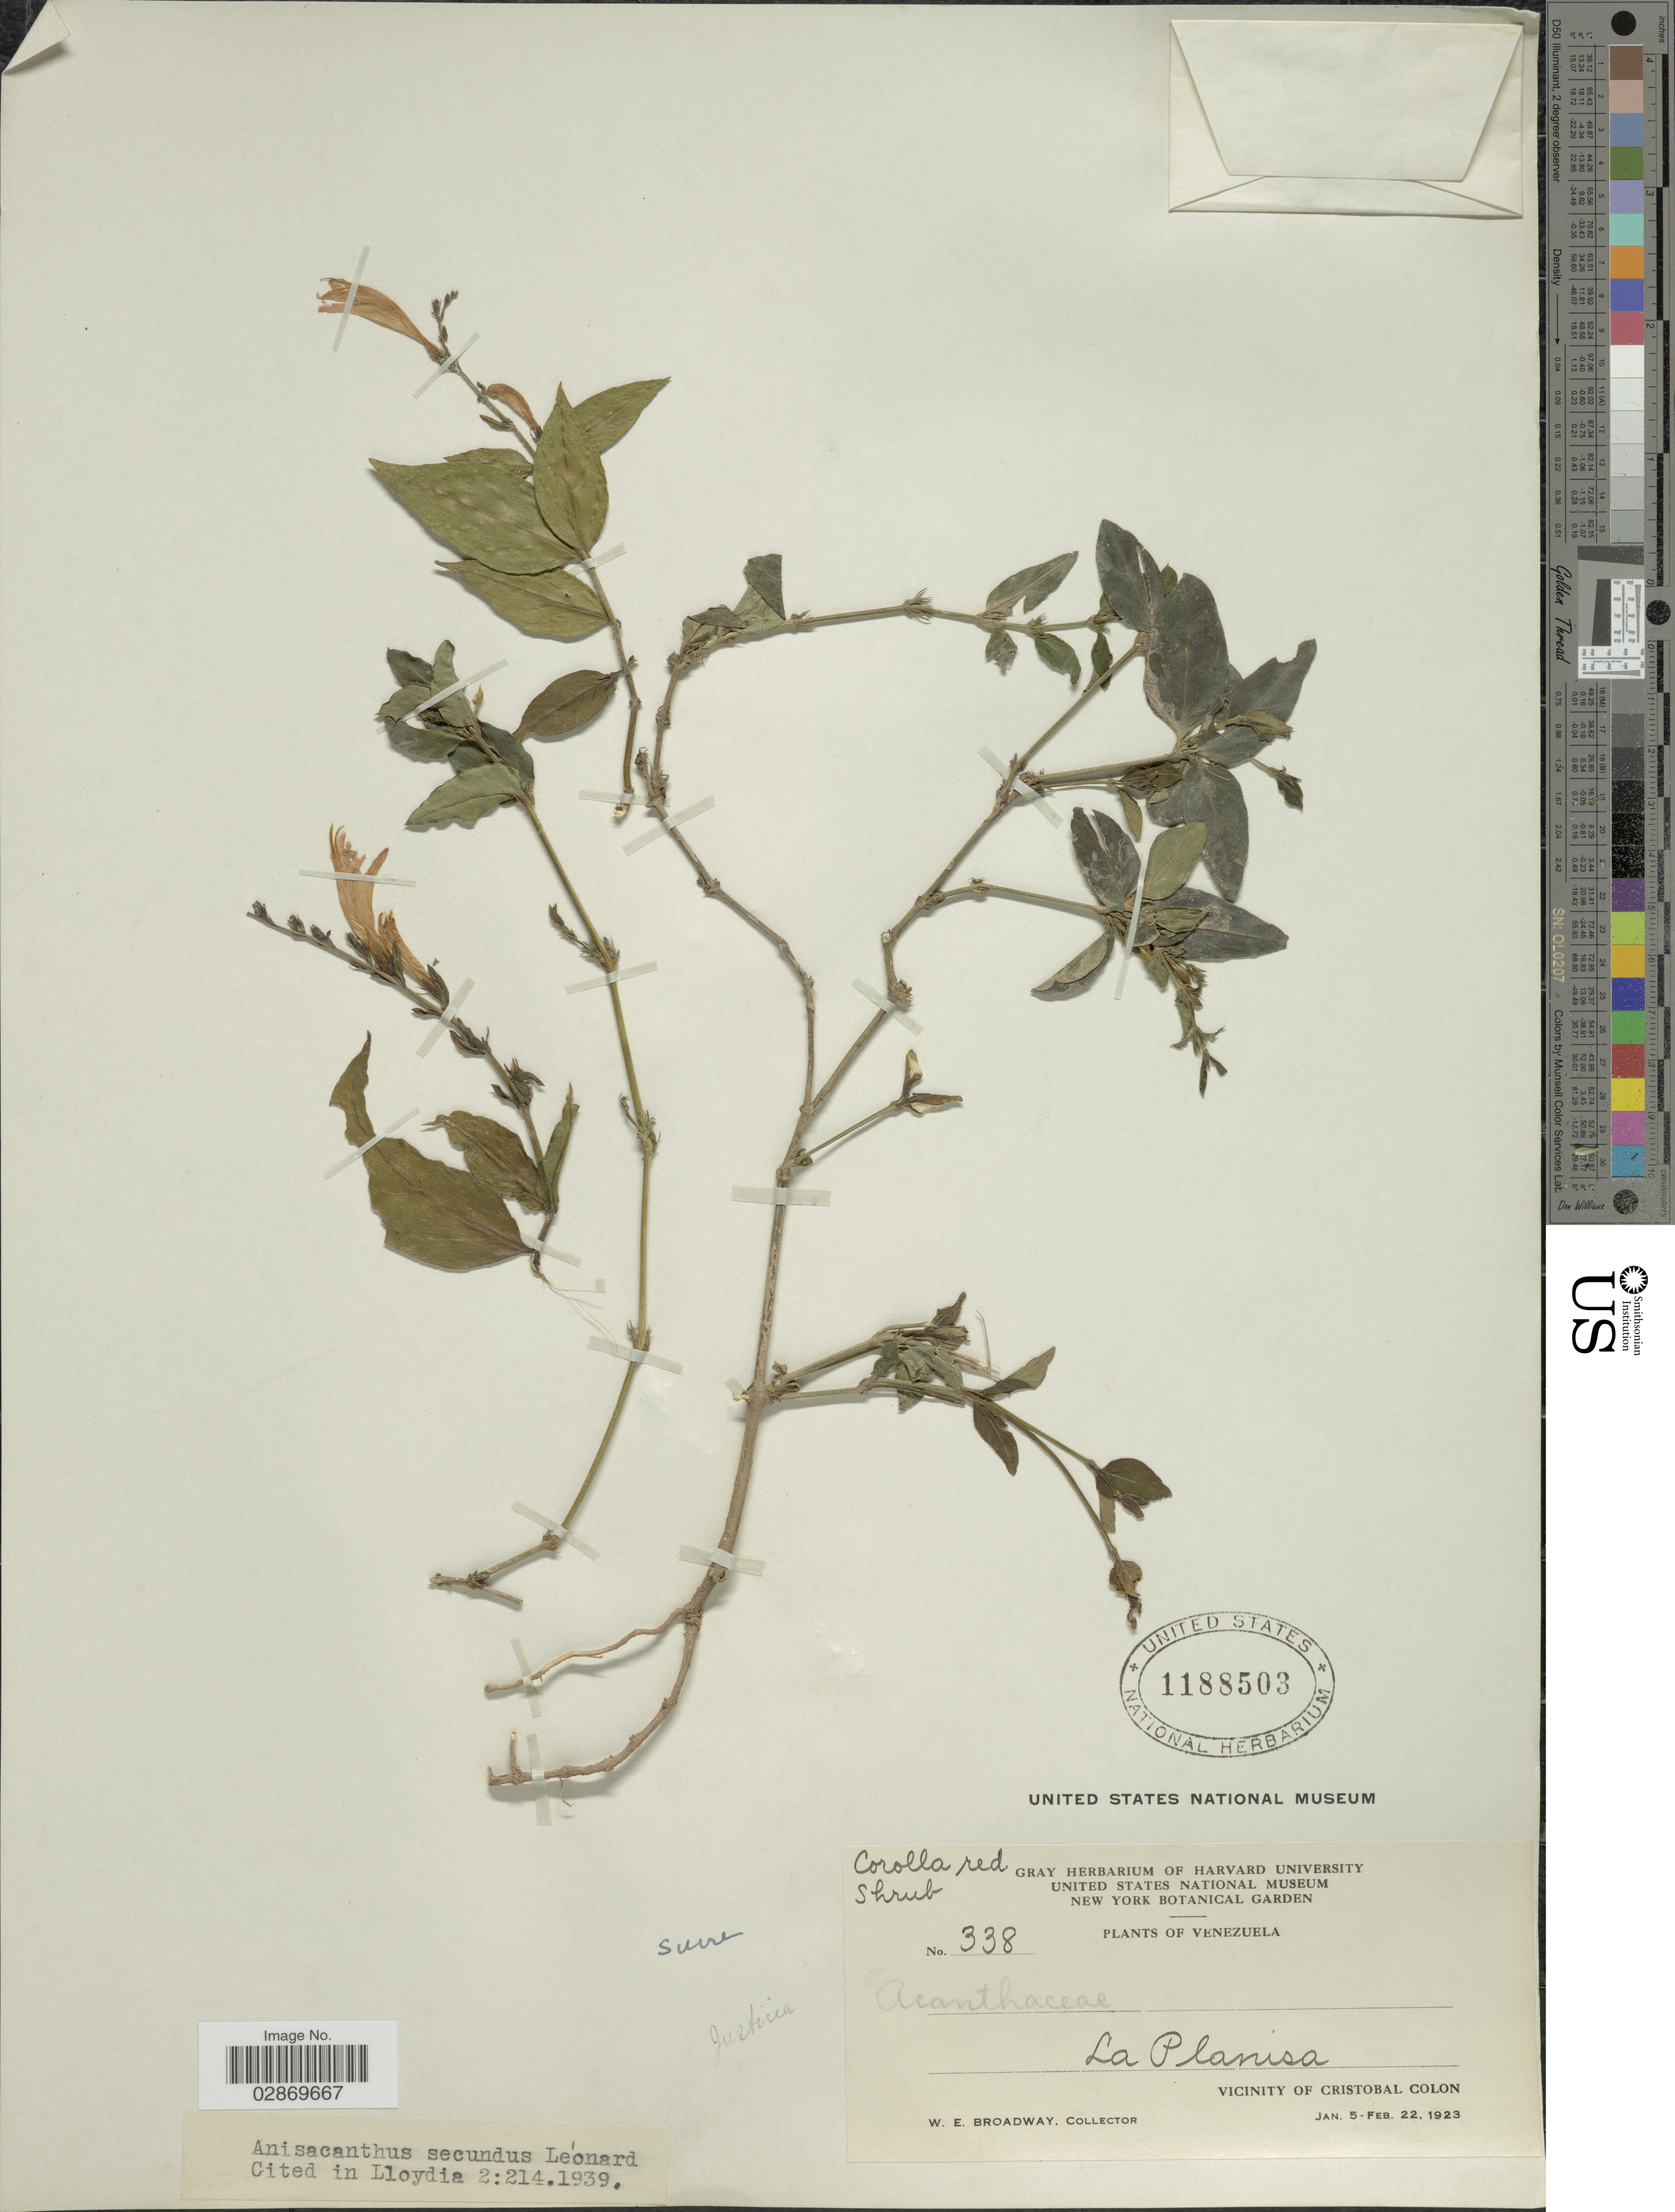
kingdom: Plantae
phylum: Tracheophyta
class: Magnoliopsida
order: Lamiales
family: Acanthaceae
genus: Anisacanthus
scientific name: Anisacanthus secundus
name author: Leonard in A.C. Sm.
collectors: W. E. Broadway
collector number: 338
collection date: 1923-01-05/1923-02-22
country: Venezuela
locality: La Planisa, Vicinity of Cristobal Colon.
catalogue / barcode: US 1188503